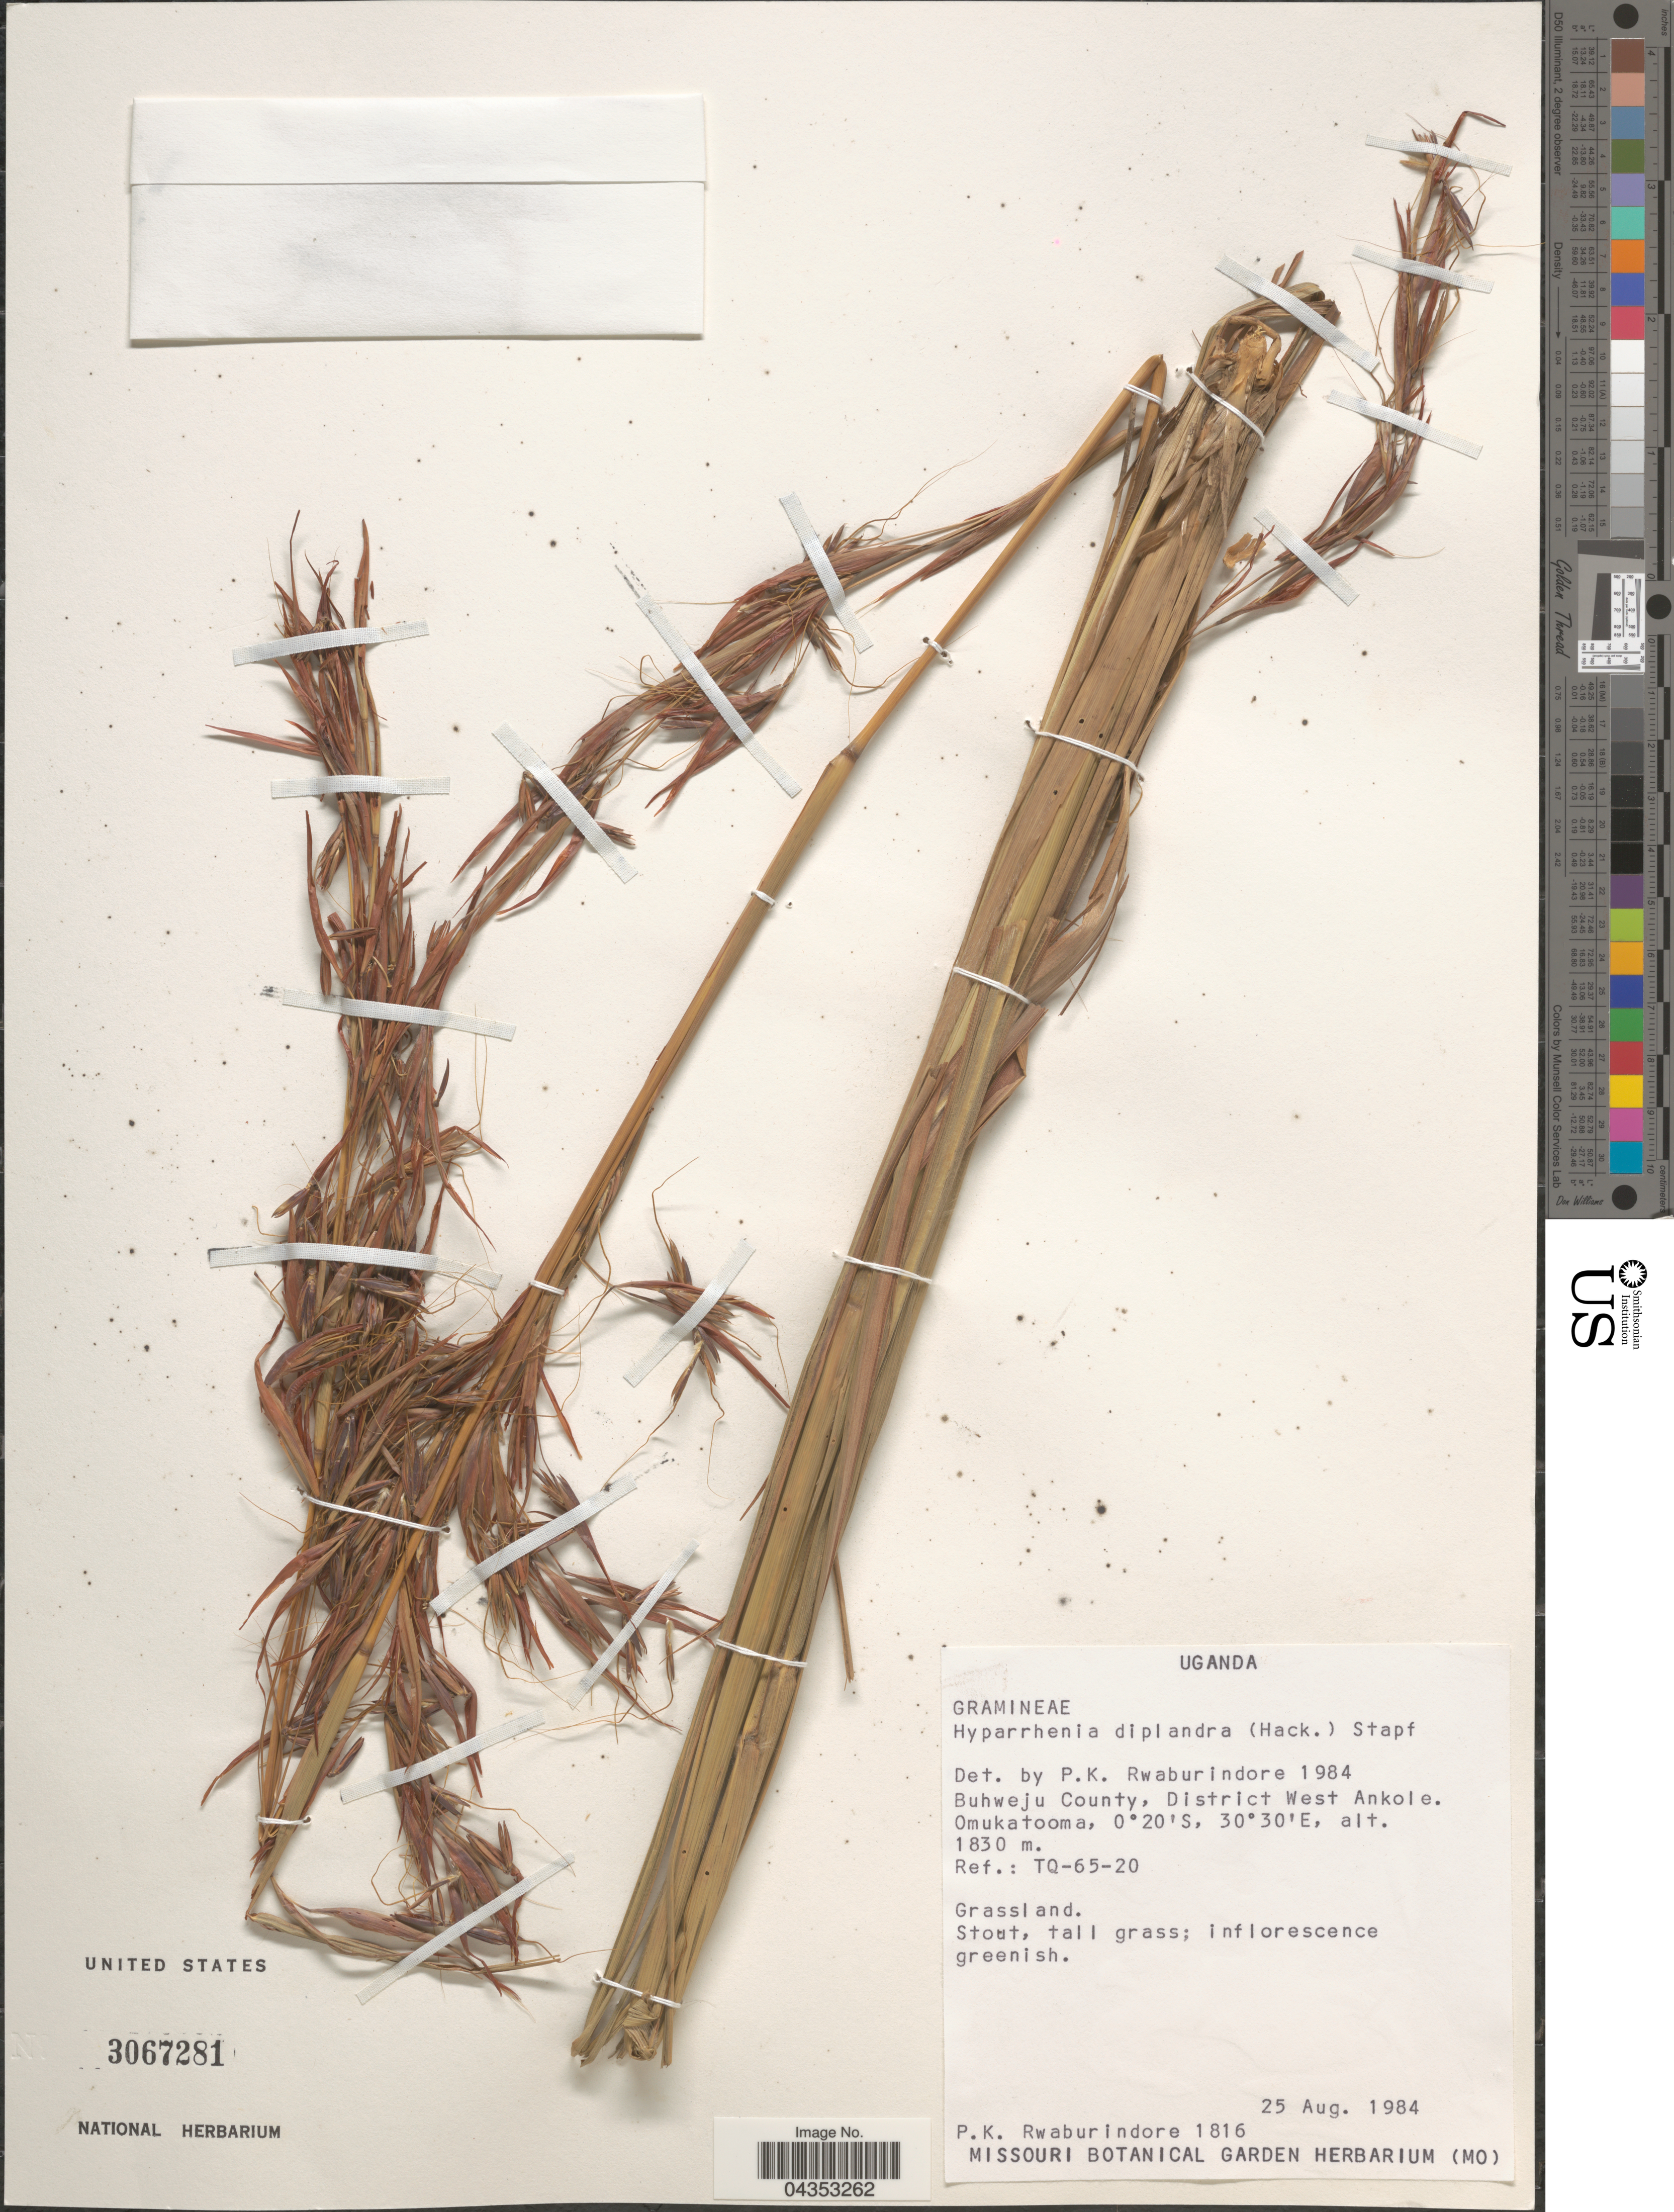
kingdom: Plantae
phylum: Tracheophyta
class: Liliopsida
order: Poales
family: Poaceae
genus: Hyparrhenia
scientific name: Hyparrhenia diplandra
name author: (Hack.) Stapf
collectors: P. Rwaburindore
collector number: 1816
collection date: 1984-08-25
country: Uganda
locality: Buhweju County, District West Ankole. Omukatooma. Ref.: TQ-65-20.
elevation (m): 1830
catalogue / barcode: US 3067281